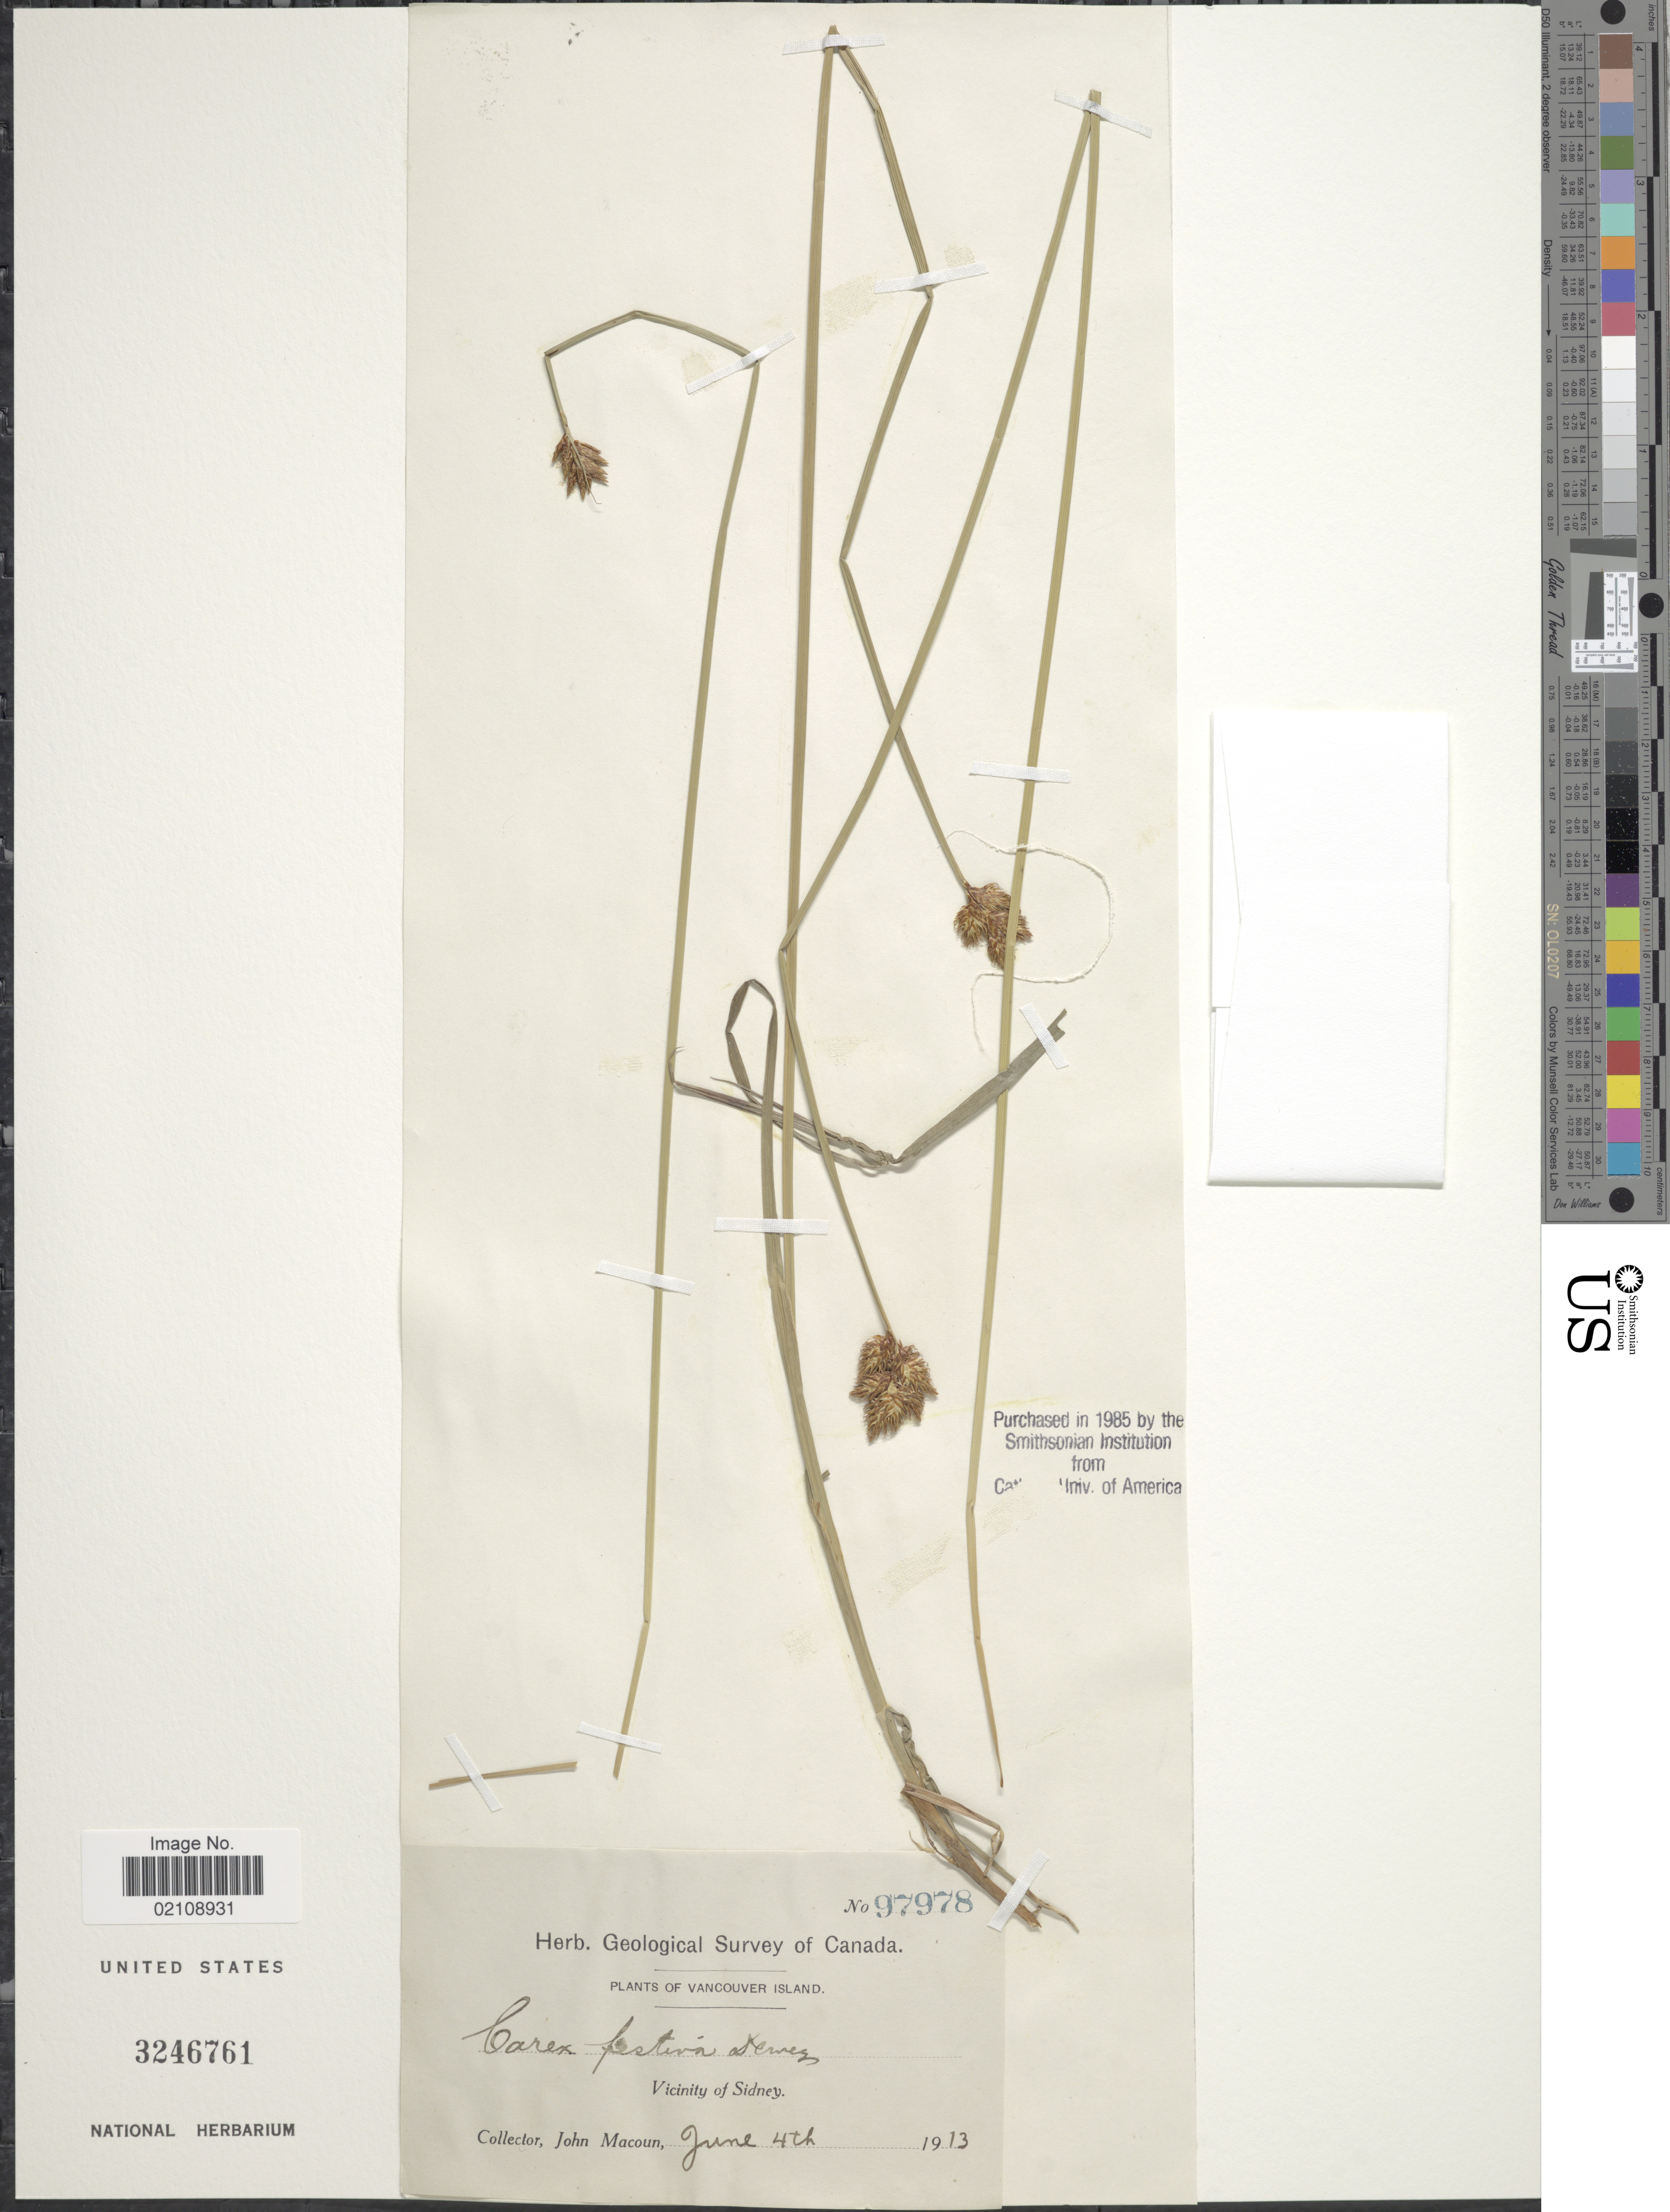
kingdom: Plantae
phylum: Tracheophyta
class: Liliopsida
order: Poales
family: Cyperaceae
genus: Carex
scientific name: Carex pachystachya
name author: Cham. ex Steud.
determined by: Strong, Mark T., (BOT), Smithsonian Institution - National Museum of Natural History (UNITED STATES)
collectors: J. Macoun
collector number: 97978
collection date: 1913-06-04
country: Canada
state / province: British Columbia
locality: Vancouver Island, Vicinity of Sidney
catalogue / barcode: US 3246761